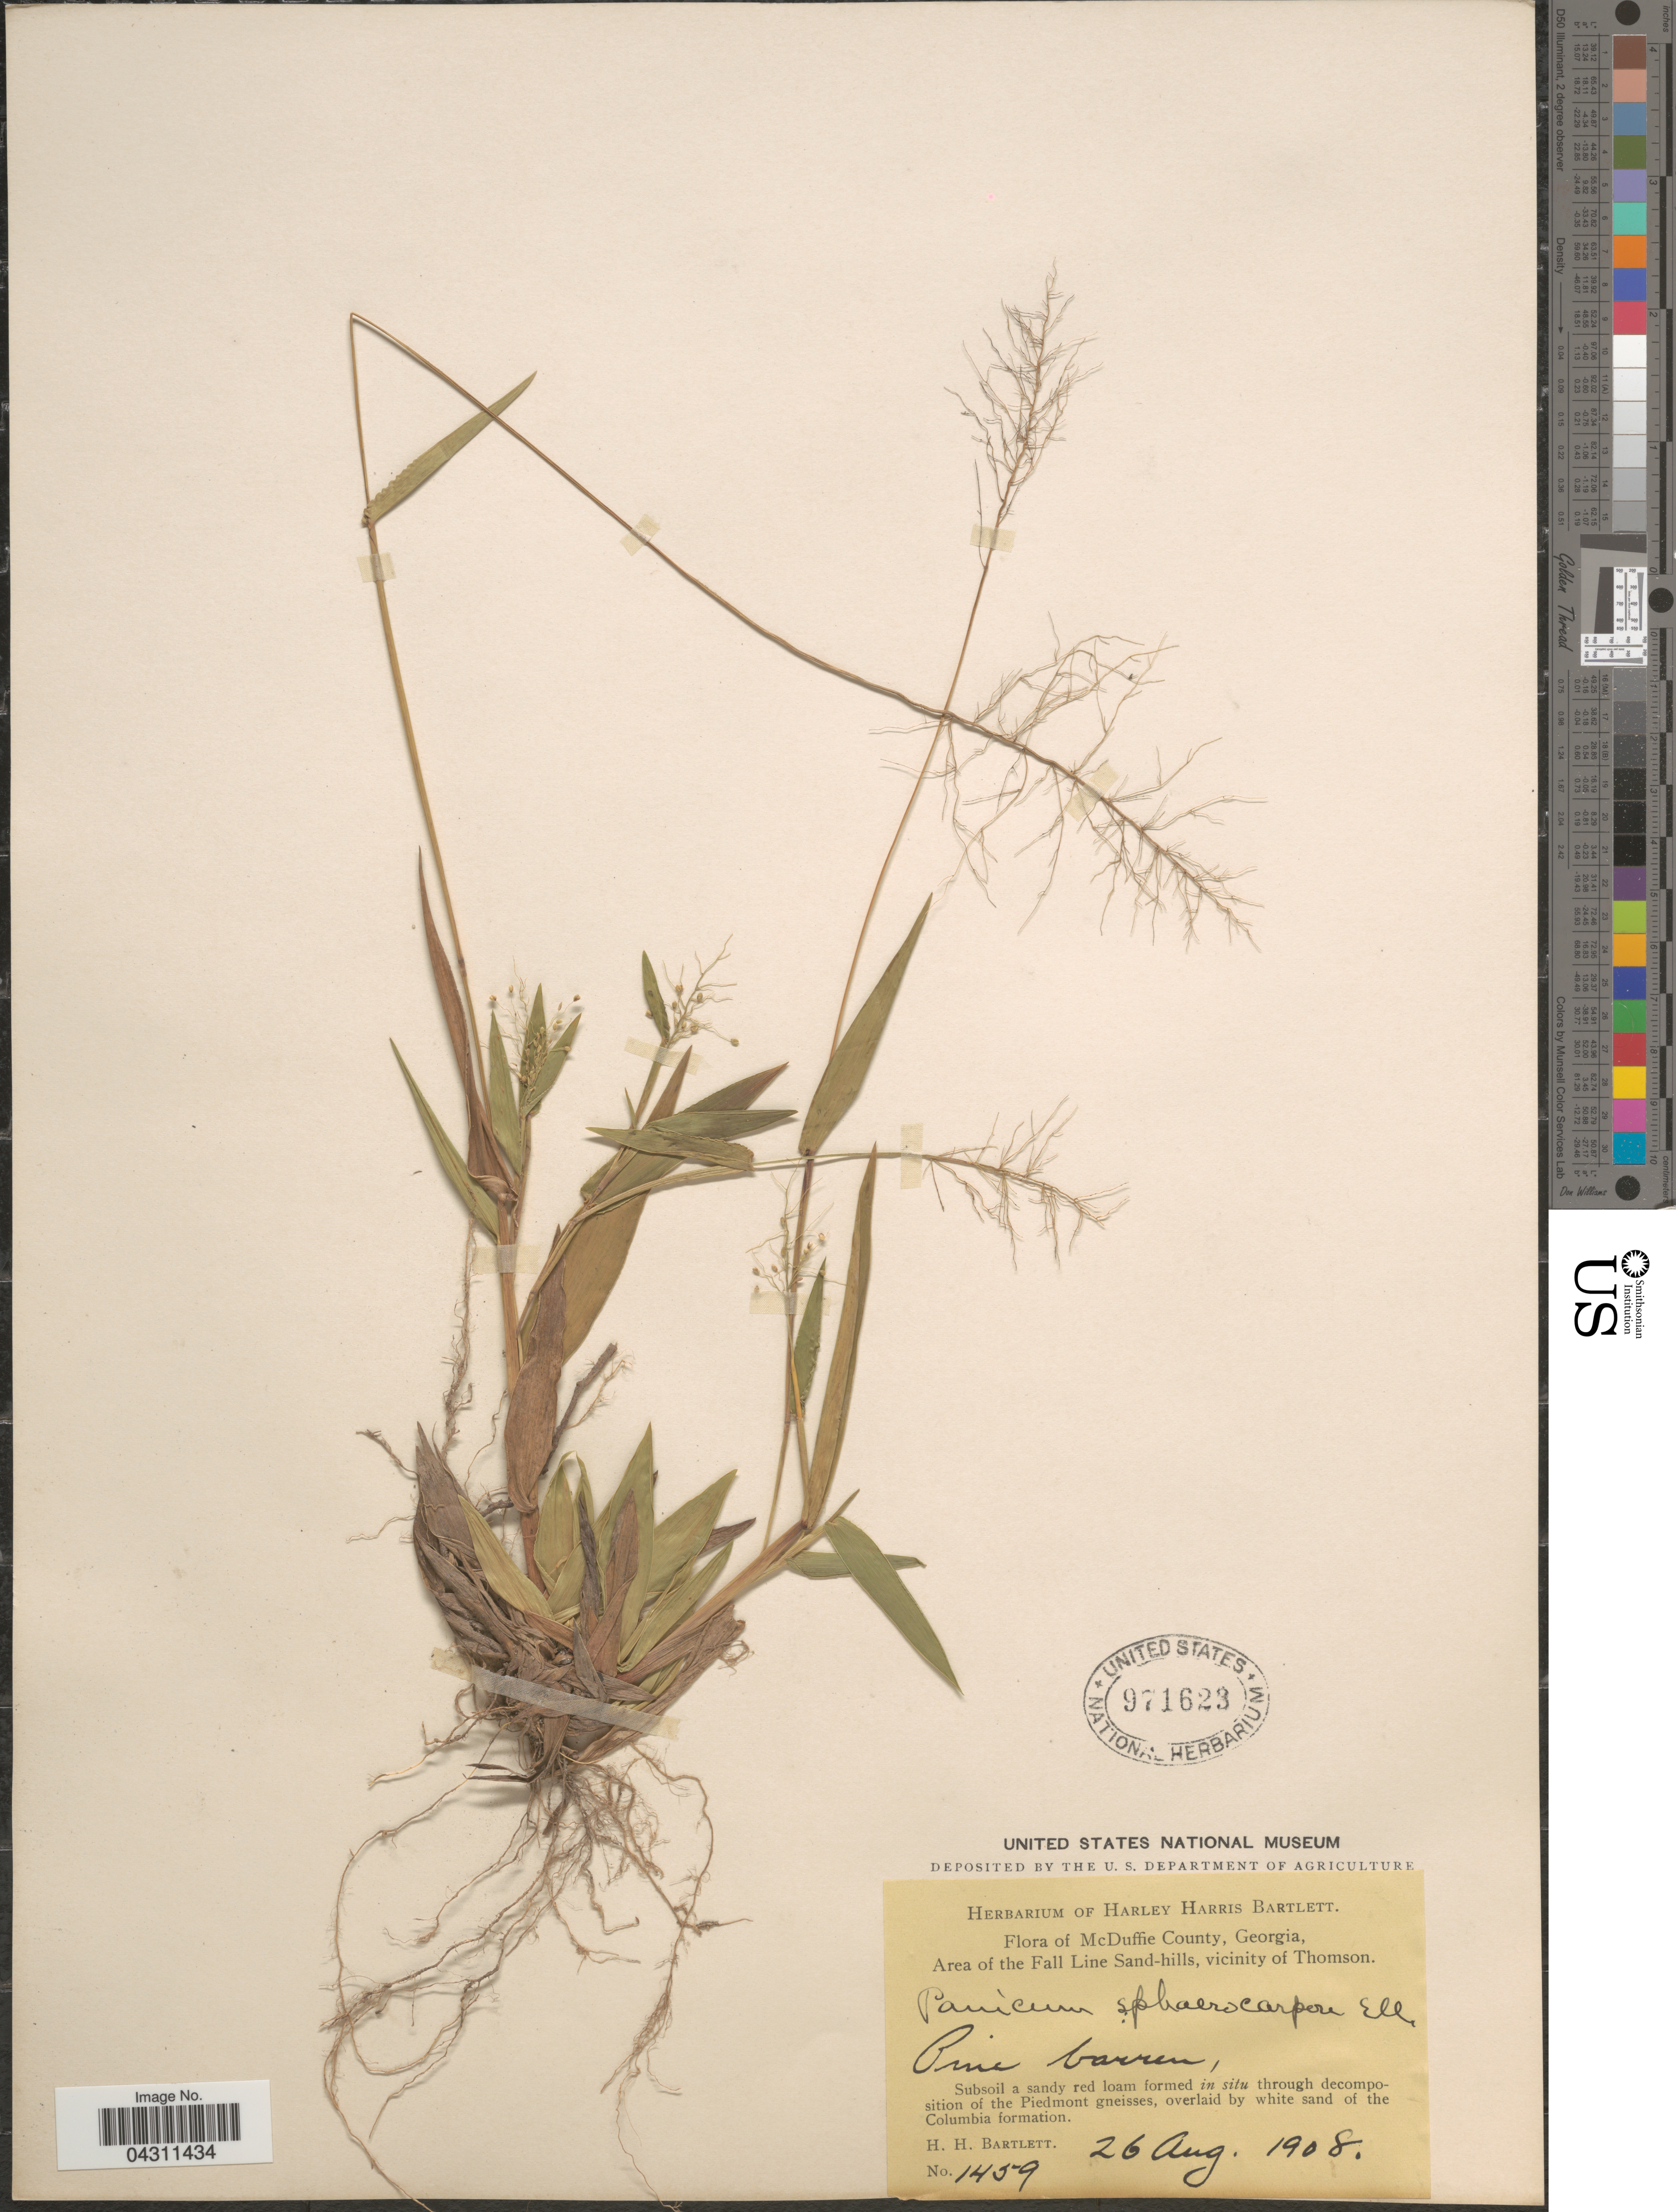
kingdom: Plantae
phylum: Tracheophyta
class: Liliopsida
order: Poales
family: Poaceae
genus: Dichanthelium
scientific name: Dichanthelium sphaerocarpon var. sphaerocarpon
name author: (Elliott) Gould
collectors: H. H. Bartlett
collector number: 1459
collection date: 1908-08-26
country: United States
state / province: Georgia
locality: McDuffie County. Area of the Fall Line Sand-hills, vicinity of Thomson. Pine barren.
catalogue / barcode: US 971623